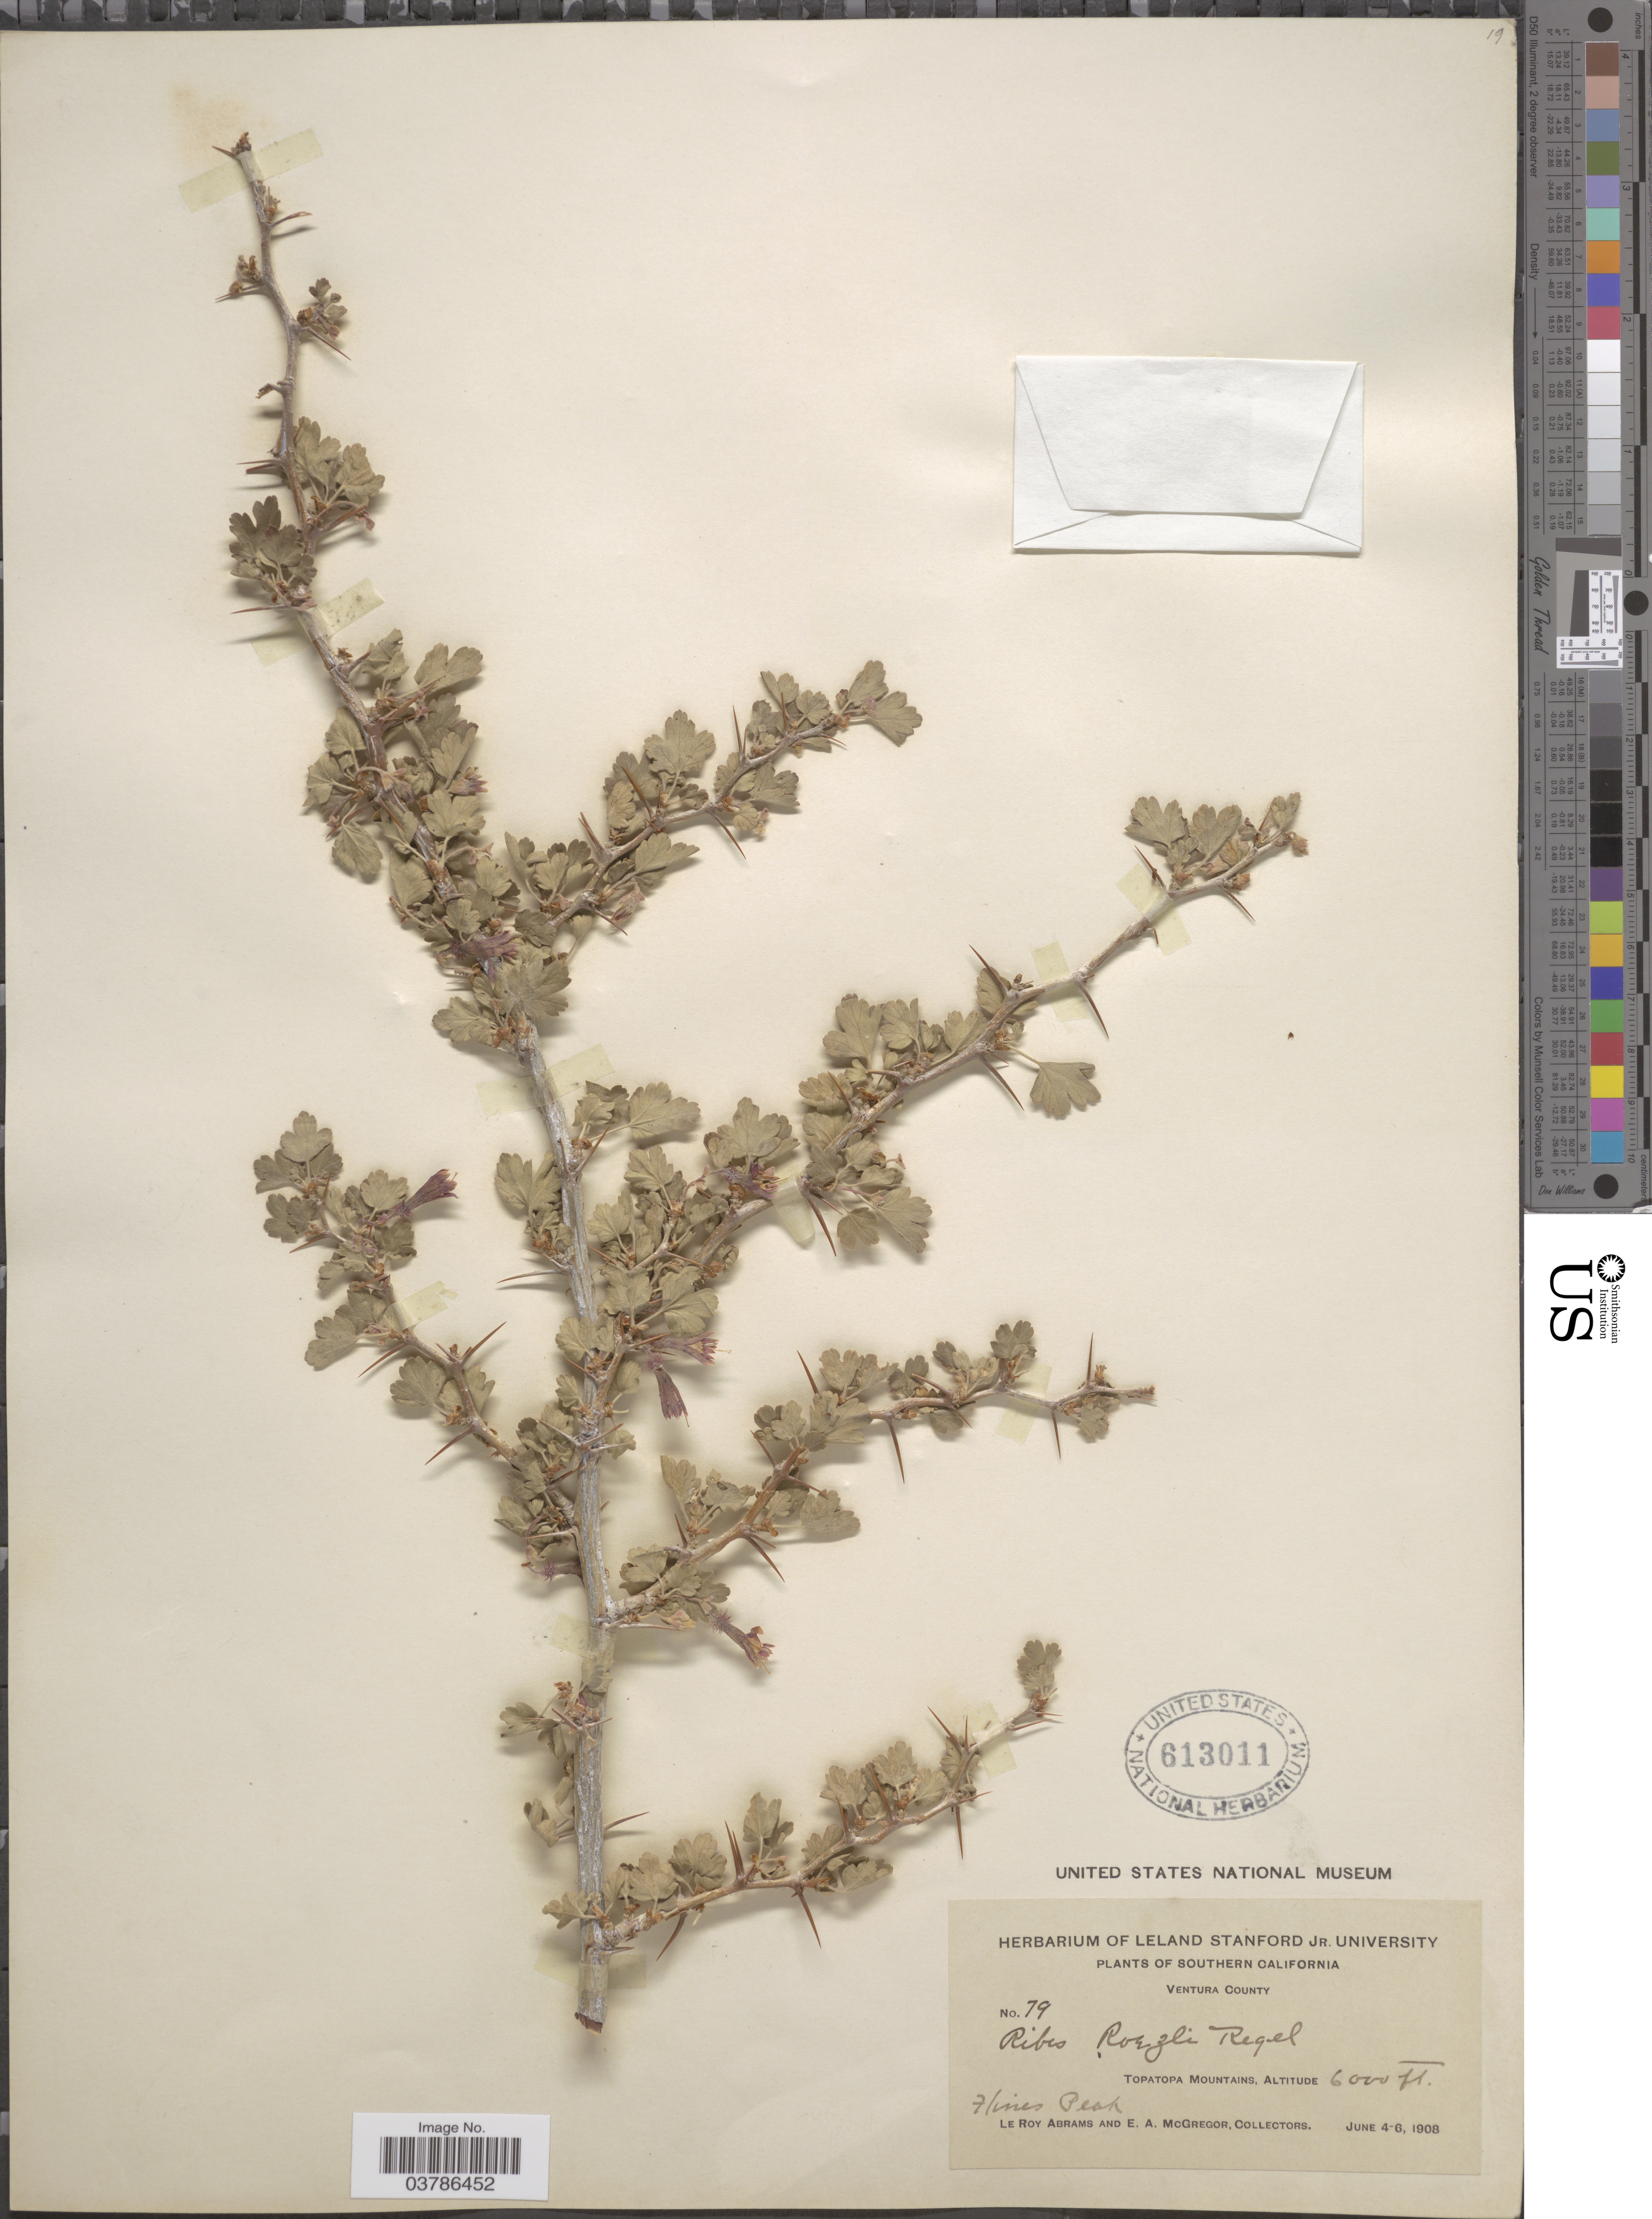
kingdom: Plantae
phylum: Tracheophyta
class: Magnoliopsida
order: Saxifragales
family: Grossulariaceae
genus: Ribes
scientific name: Ribes roezlii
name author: Regel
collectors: L. Abrams & E. A. McGregor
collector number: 79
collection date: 1908-06-04/1908-06-06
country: United States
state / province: California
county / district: Ventura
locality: Southern California. Ventura County. Topatopa Mountains.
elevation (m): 1829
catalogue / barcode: US 613011